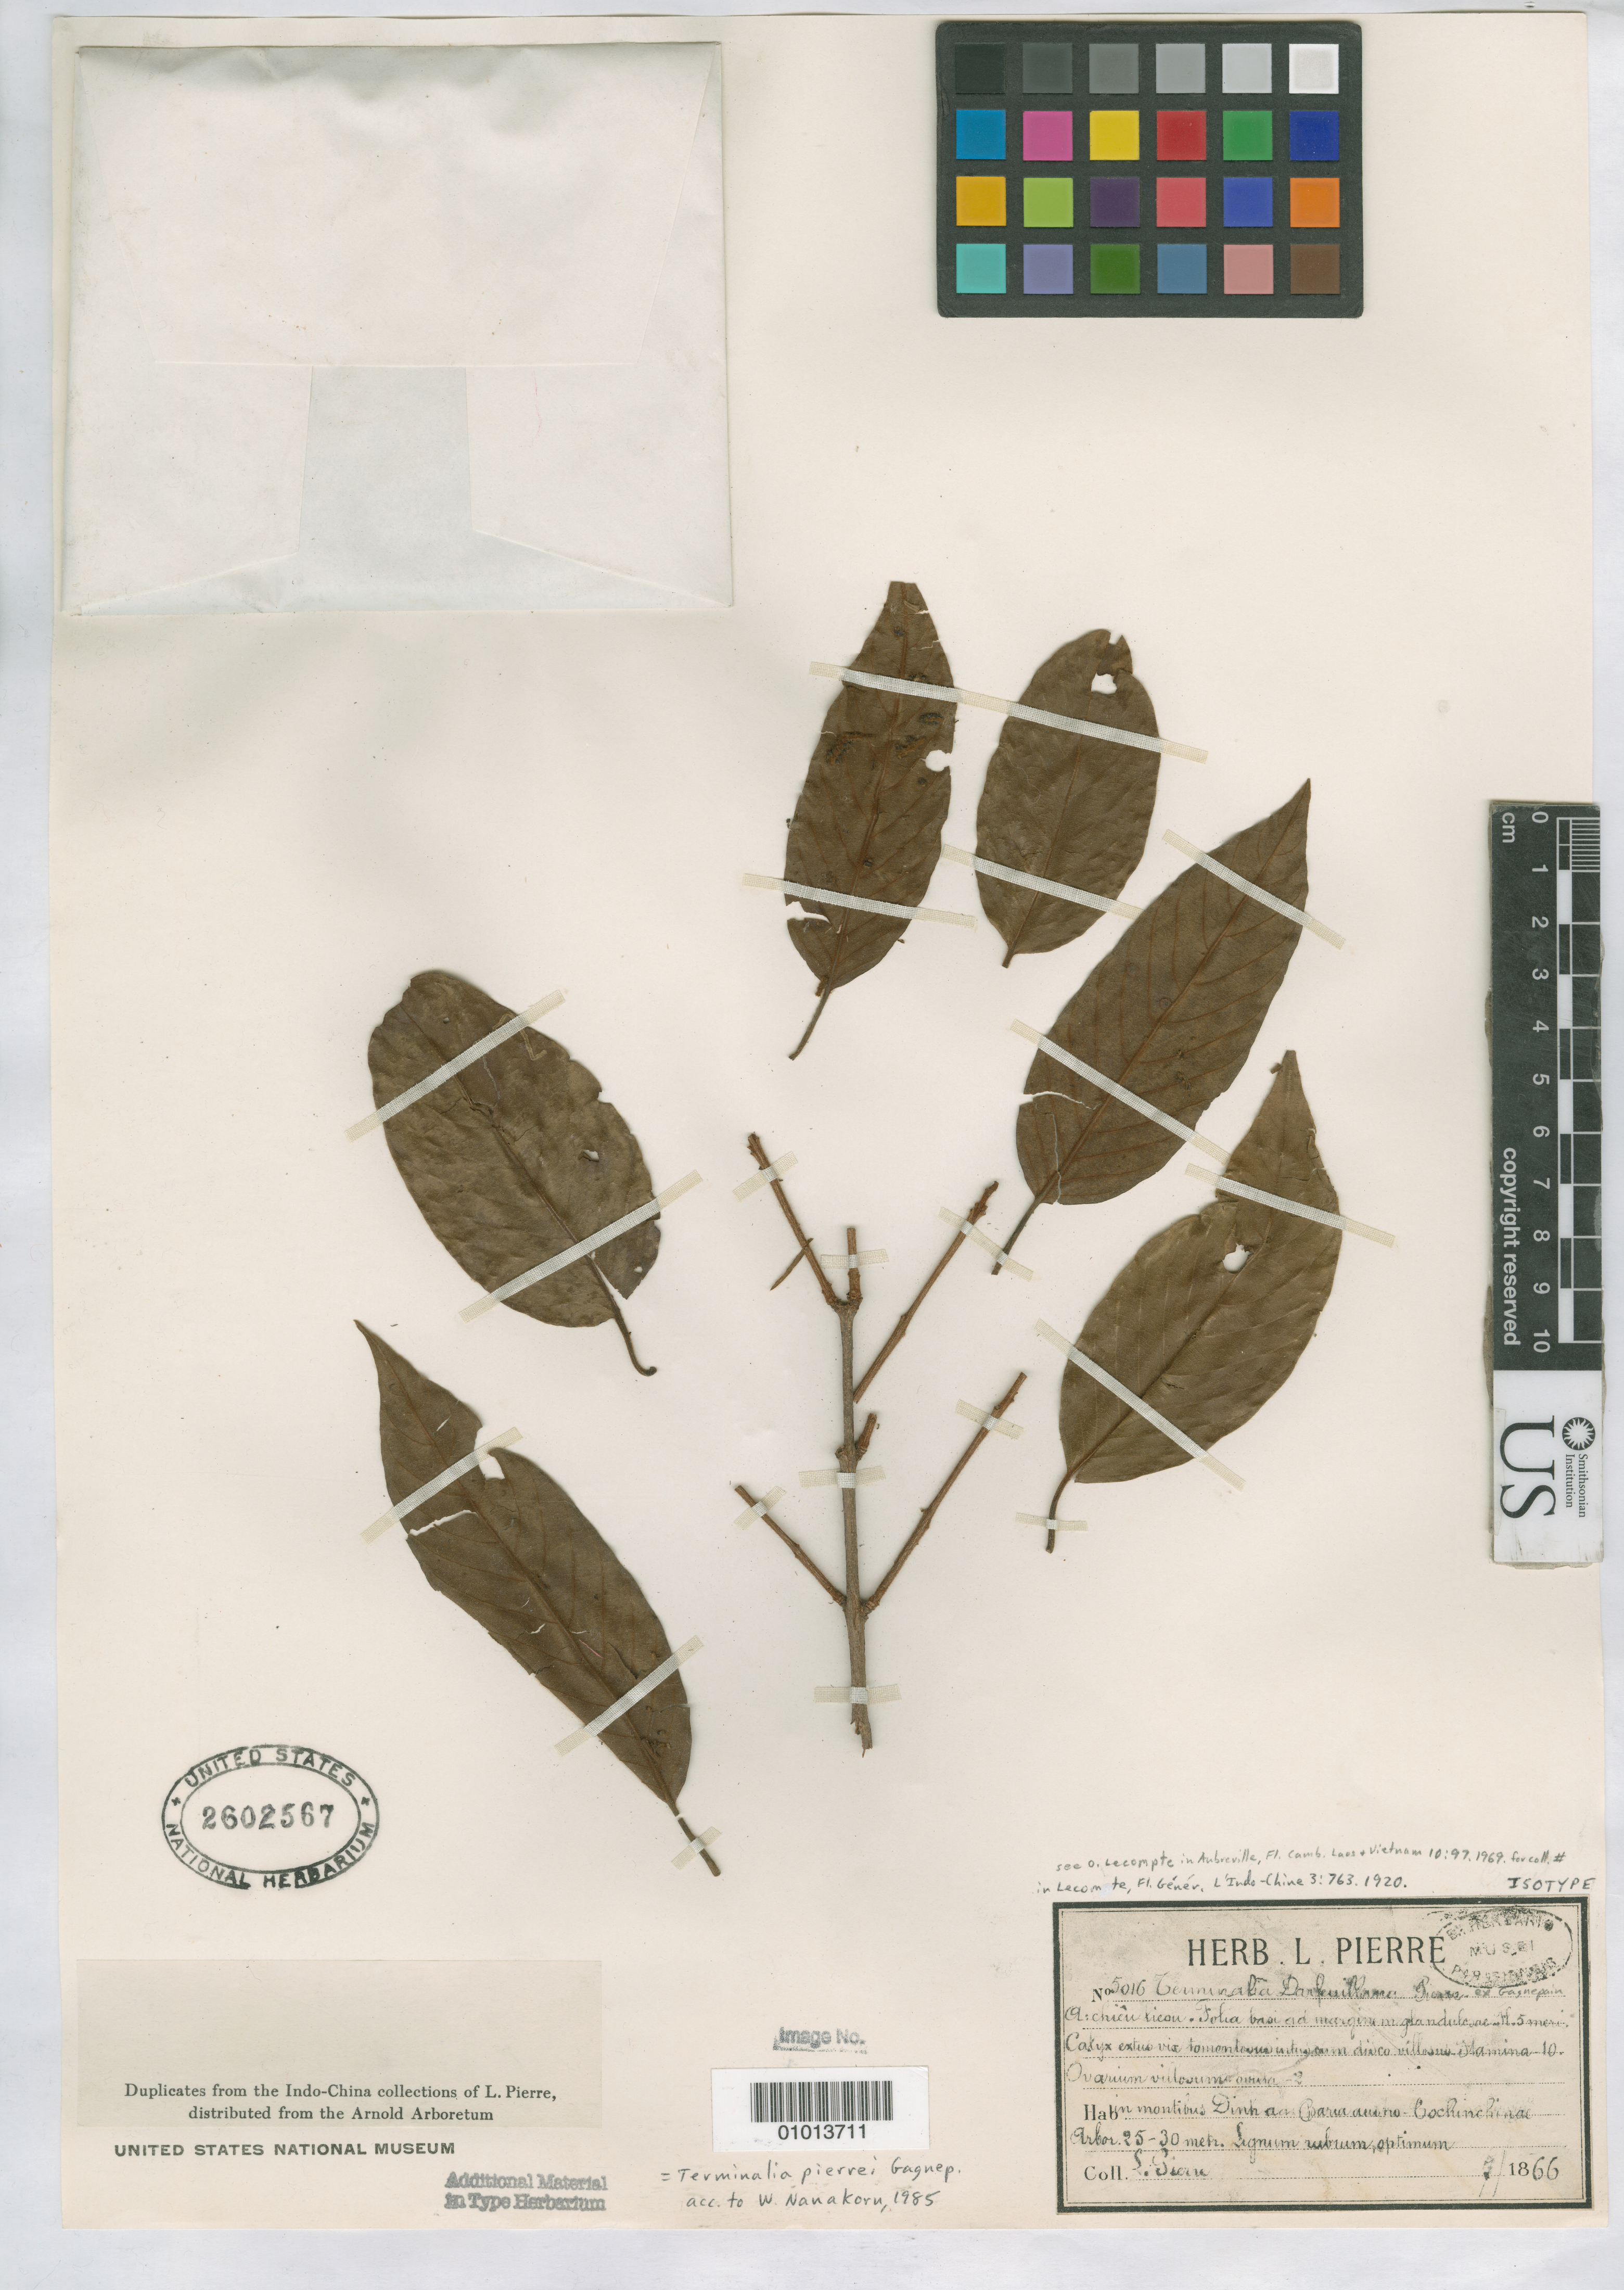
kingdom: Plantae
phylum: Tracheophyta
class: Magnoliopsida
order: Myrtales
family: Combretaceae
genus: Terminalia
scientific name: Terminalia darfeuillana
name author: Pierre ex Laness.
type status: Isotype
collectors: J. Pierre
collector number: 5016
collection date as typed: Jul 1866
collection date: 1866-07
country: Vietnam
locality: In montibus Dinh ad Baria.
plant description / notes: See O. Lecompte in Aubreville (ed.) Fl. Camb. Laos & Vietnam 10:97. 1969 for coll. #.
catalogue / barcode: US 2602567